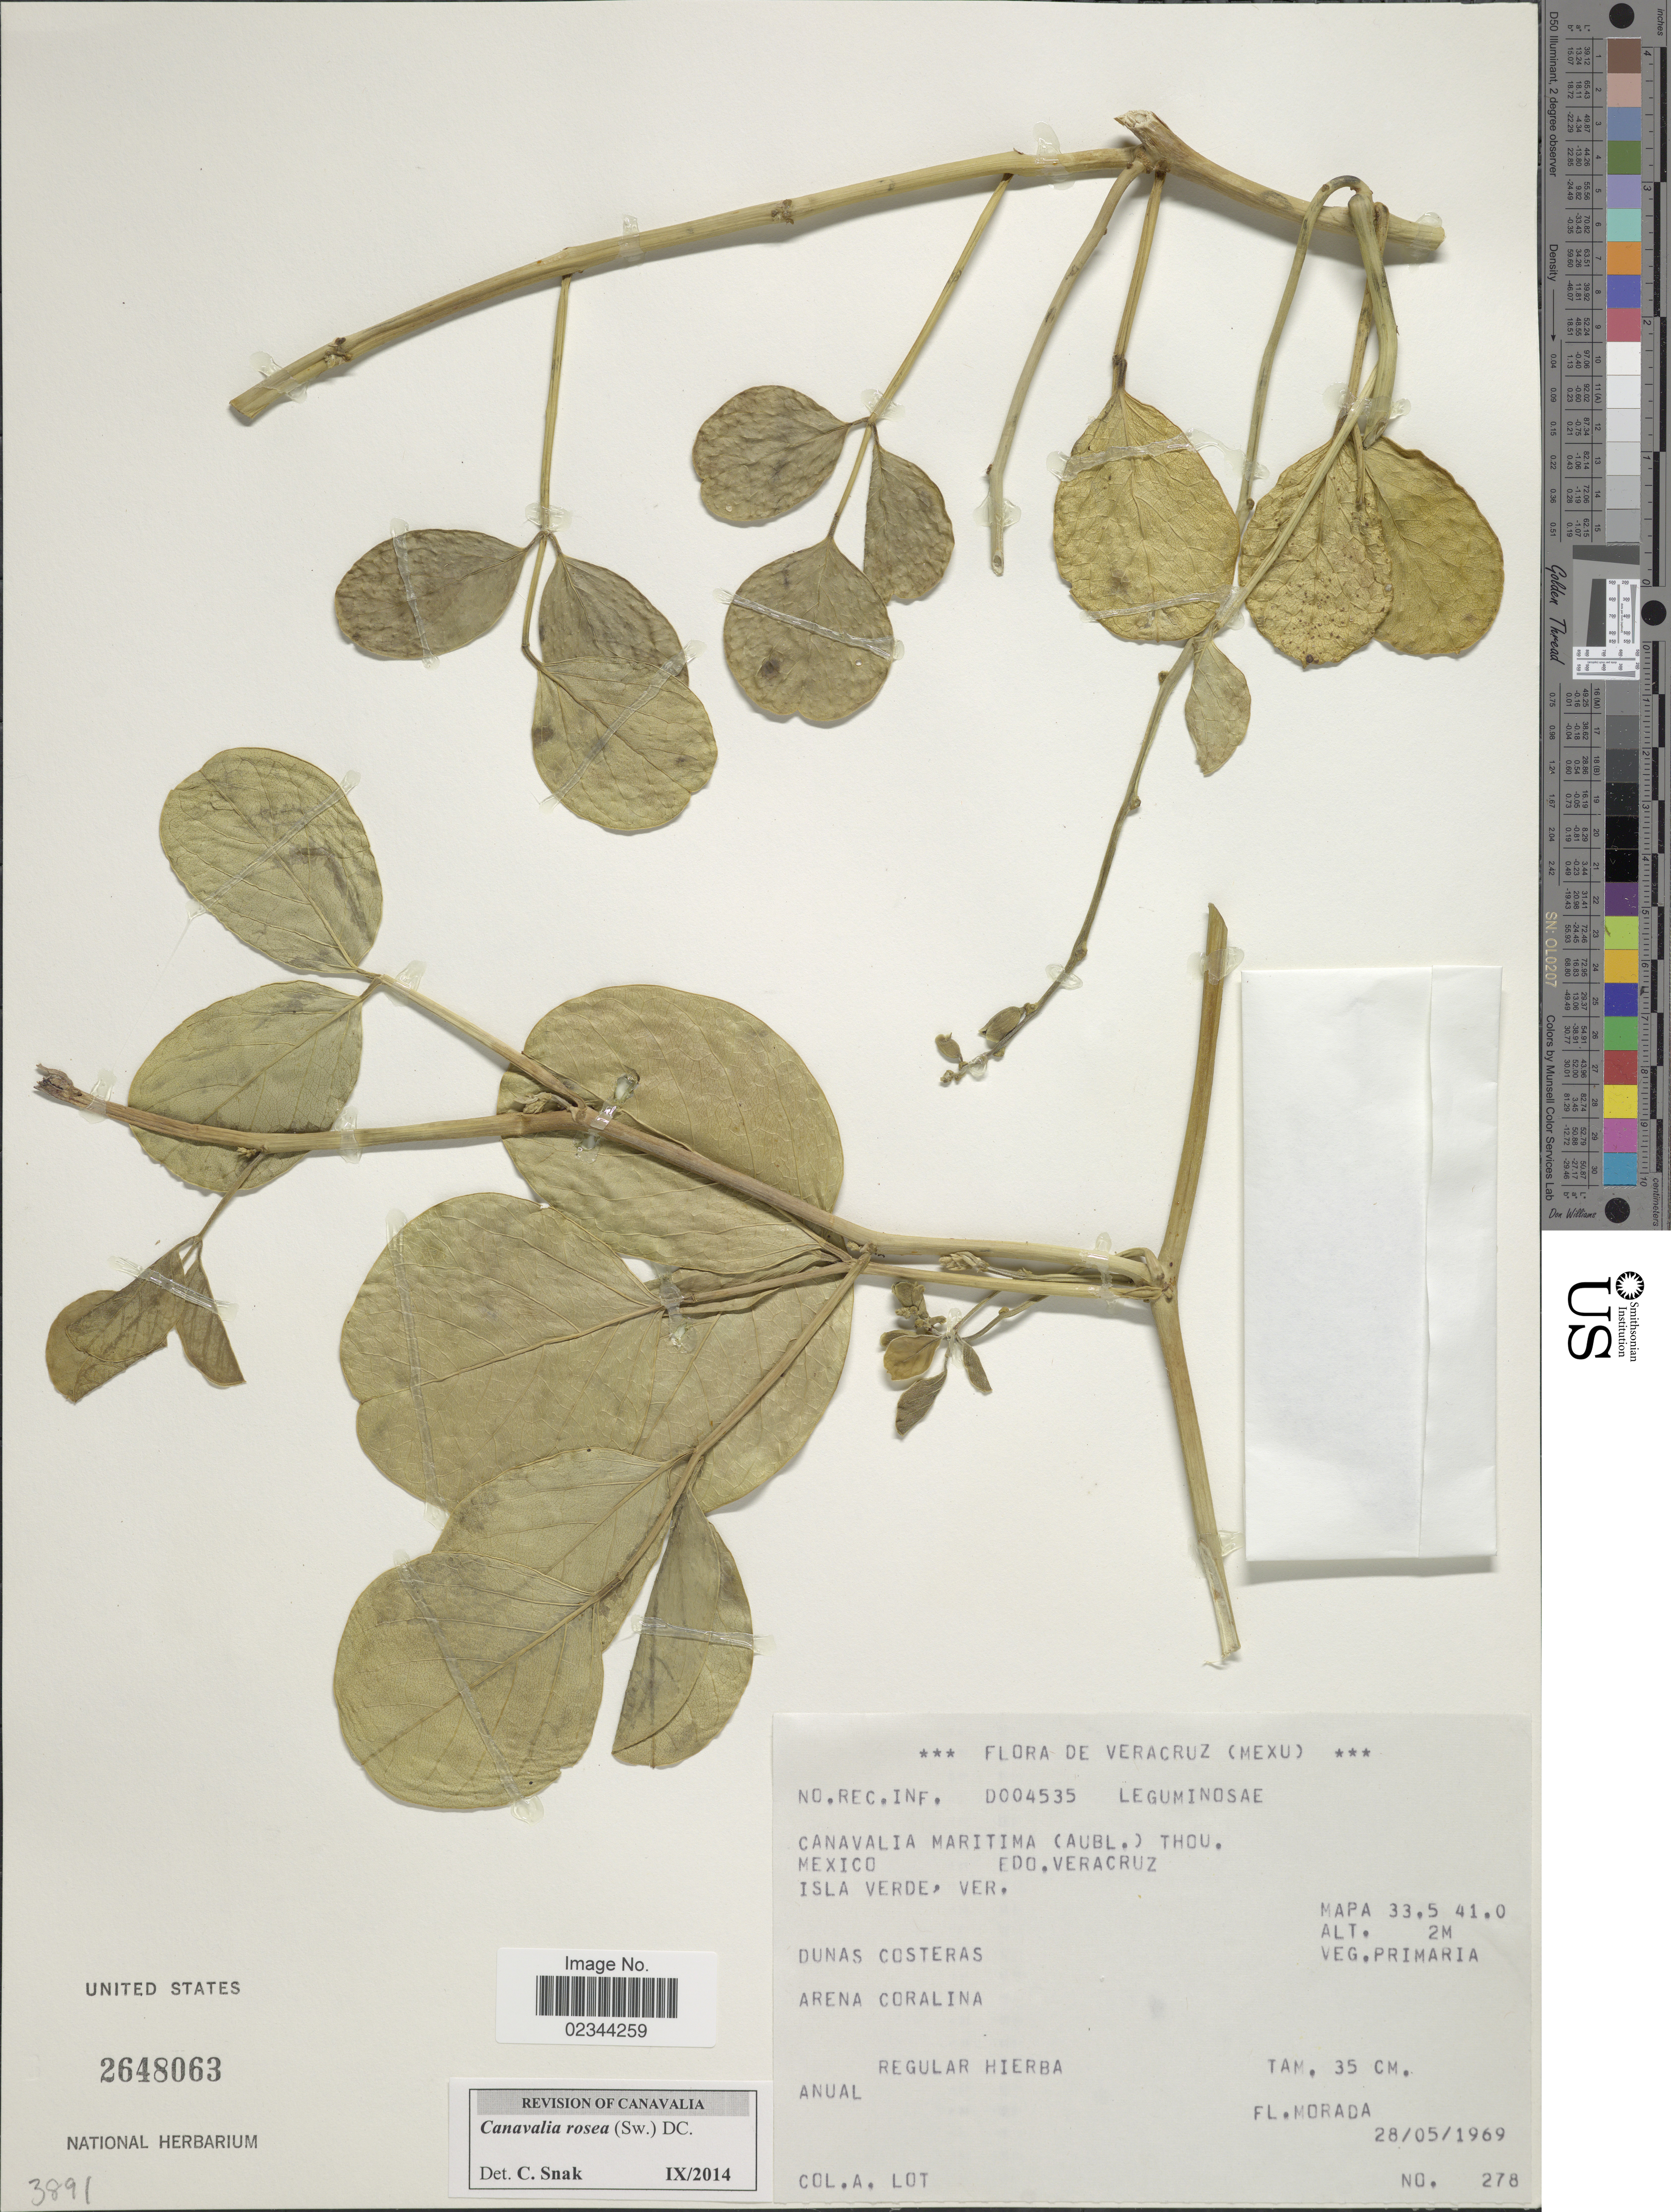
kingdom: Plantae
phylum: Tracheophyta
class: Magnoliopsida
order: Fabales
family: Fabaceae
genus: Canavalia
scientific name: Canavalia rosea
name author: (Sw.) DC.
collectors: Lot, A.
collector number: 278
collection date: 1969-05-28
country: Mexico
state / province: Veracruz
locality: Veracruz, Isla Verde, MAPA 33.5 41.0.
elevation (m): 2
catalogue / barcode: US 2648063